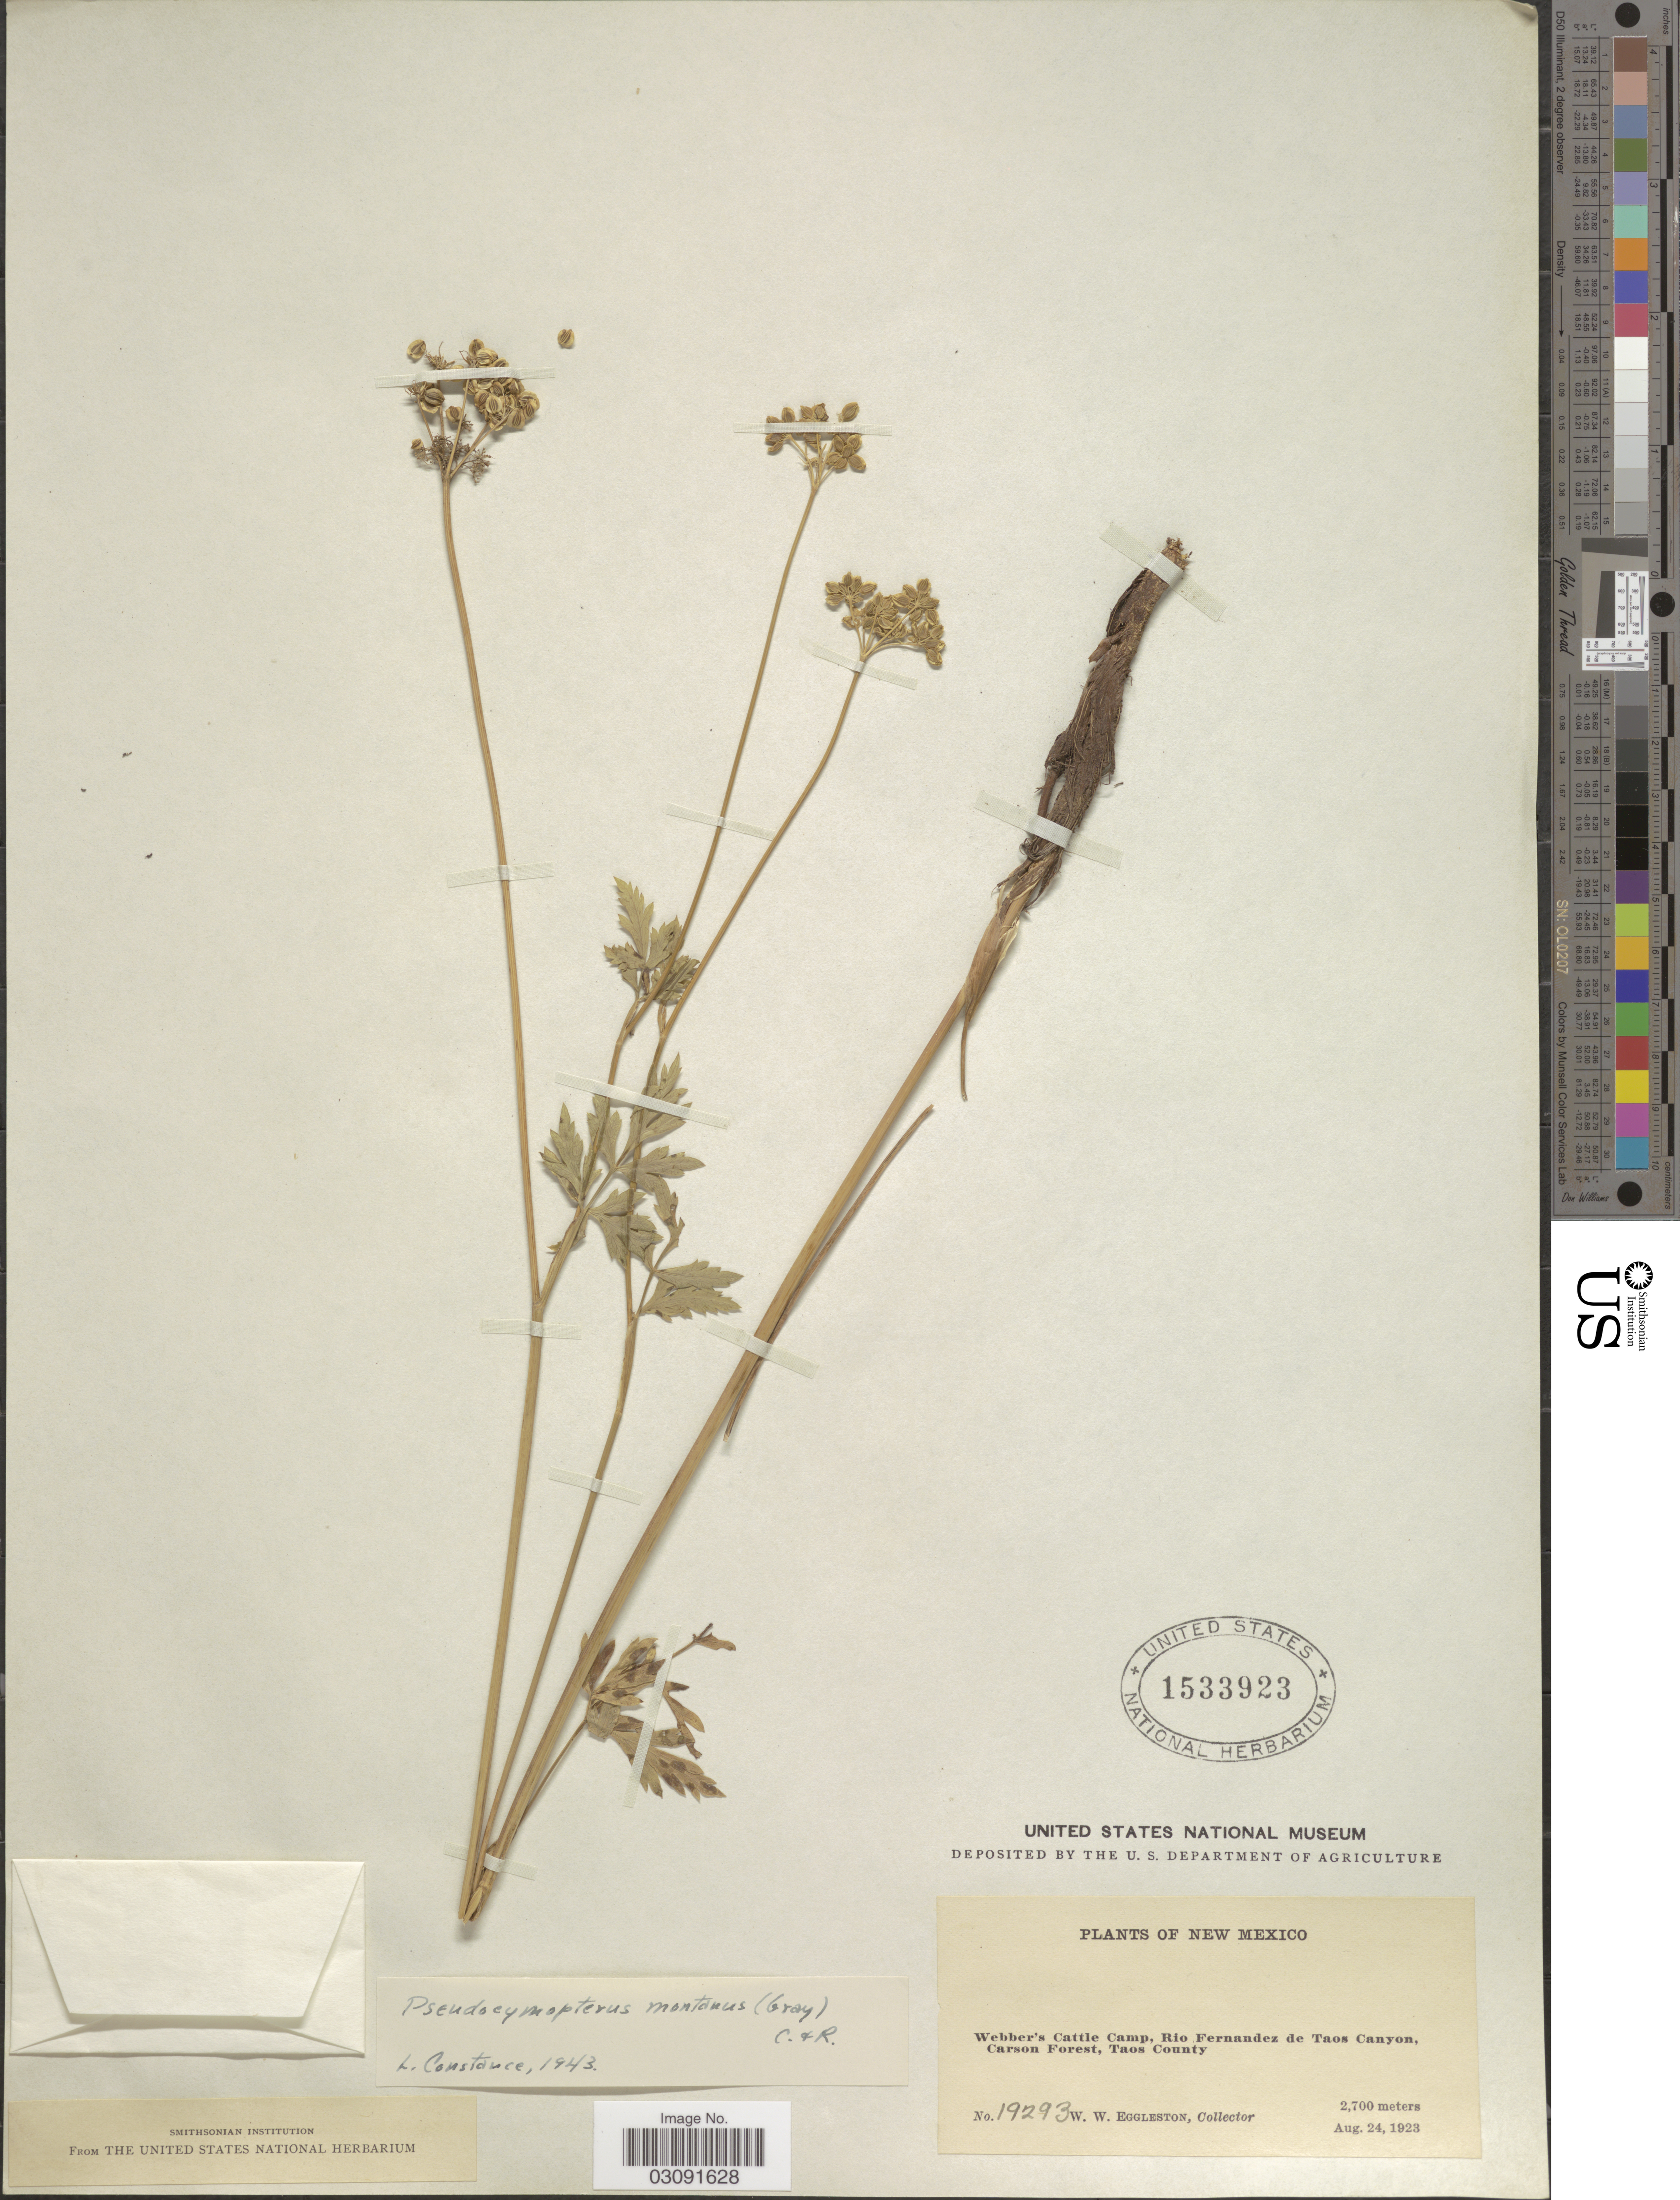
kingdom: Plantae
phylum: Tracheophyta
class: Magnoliopsida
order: Apiales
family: Apiaceae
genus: Pseudocymopterus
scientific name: Pseudocymopterus montanus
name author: (A. Gray) J.M. Coult. & Rose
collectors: W. W. Eggleston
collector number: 19293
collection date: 1923-08-24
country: United States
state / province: New Mexico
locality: Webber's Cattle Camp, Rio Fernandez de Taos Canyon, Carson Forest, Taos County.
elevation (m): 2700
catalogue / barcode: US 1533923